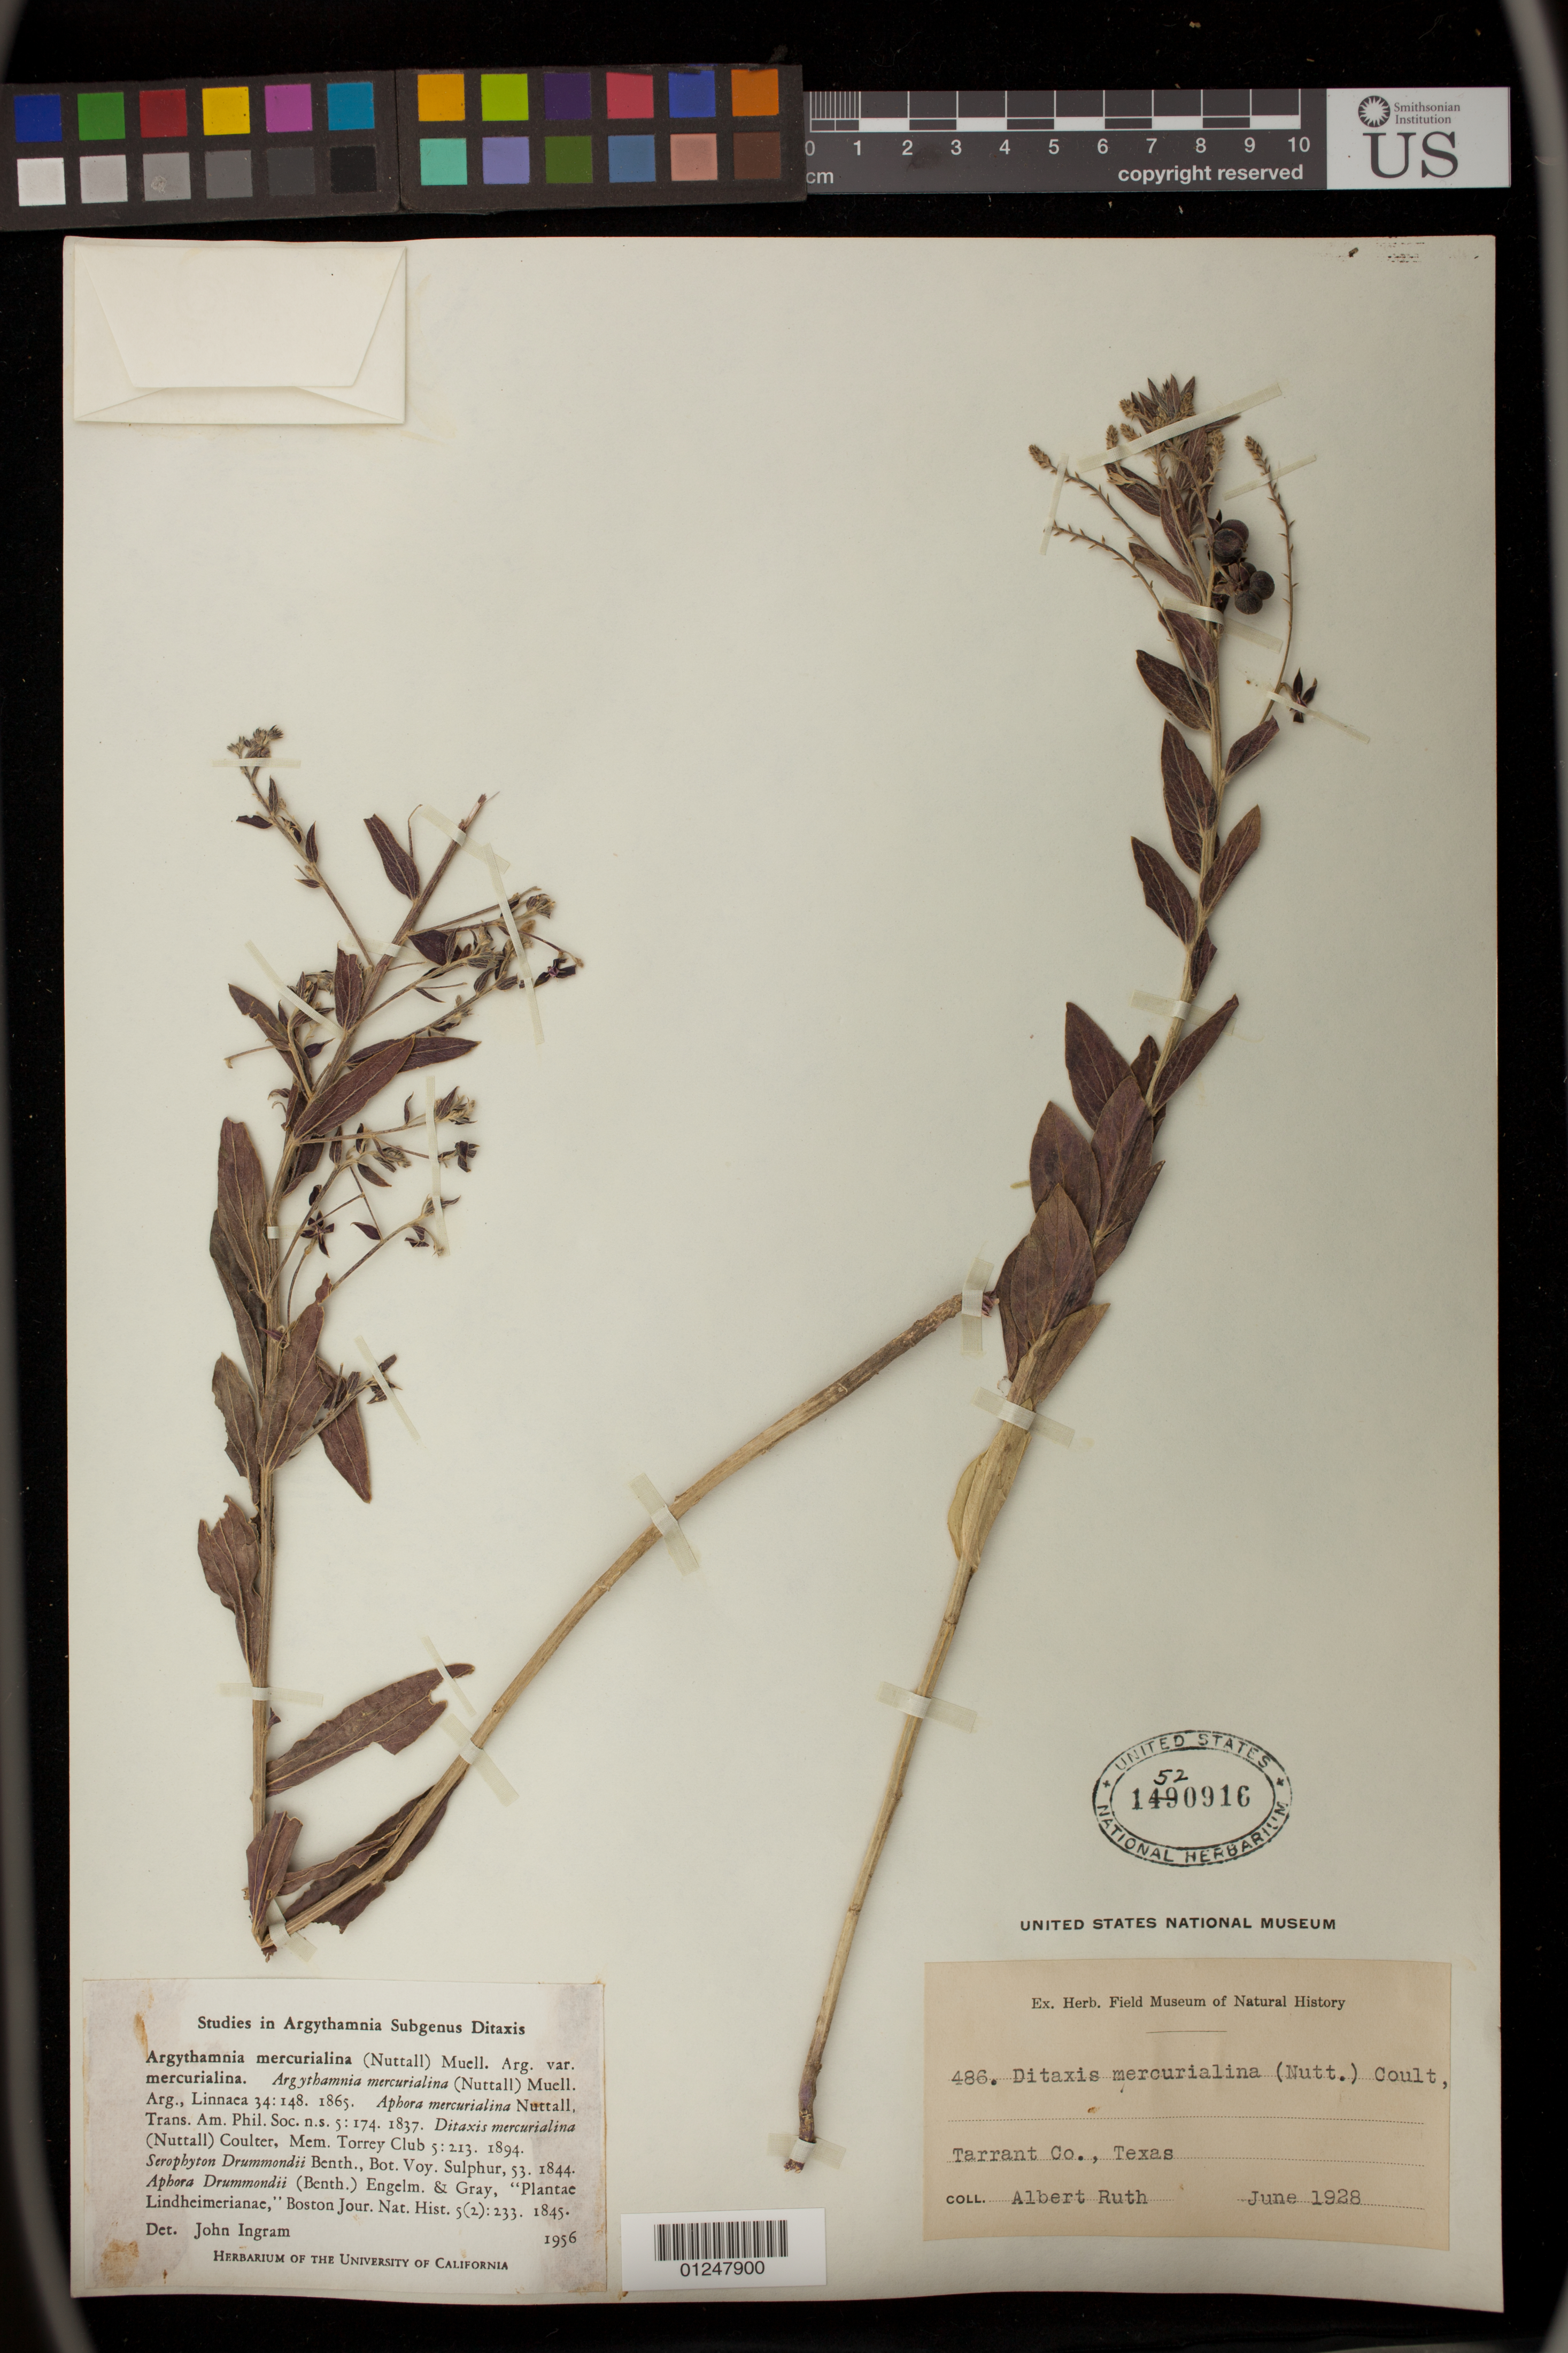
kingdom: Plantae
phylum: Tracheophyta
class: Magnoliopsida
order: Malpighiales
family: Euphorbiaceae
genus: Argythamnia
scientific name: Argythamnia mercurialina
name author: (Nutt.) Müll. Arg.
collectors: A. Ruth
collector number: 486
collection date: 1928-06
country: United States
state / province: Texas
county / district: Tarrant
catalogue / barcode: US 1520916